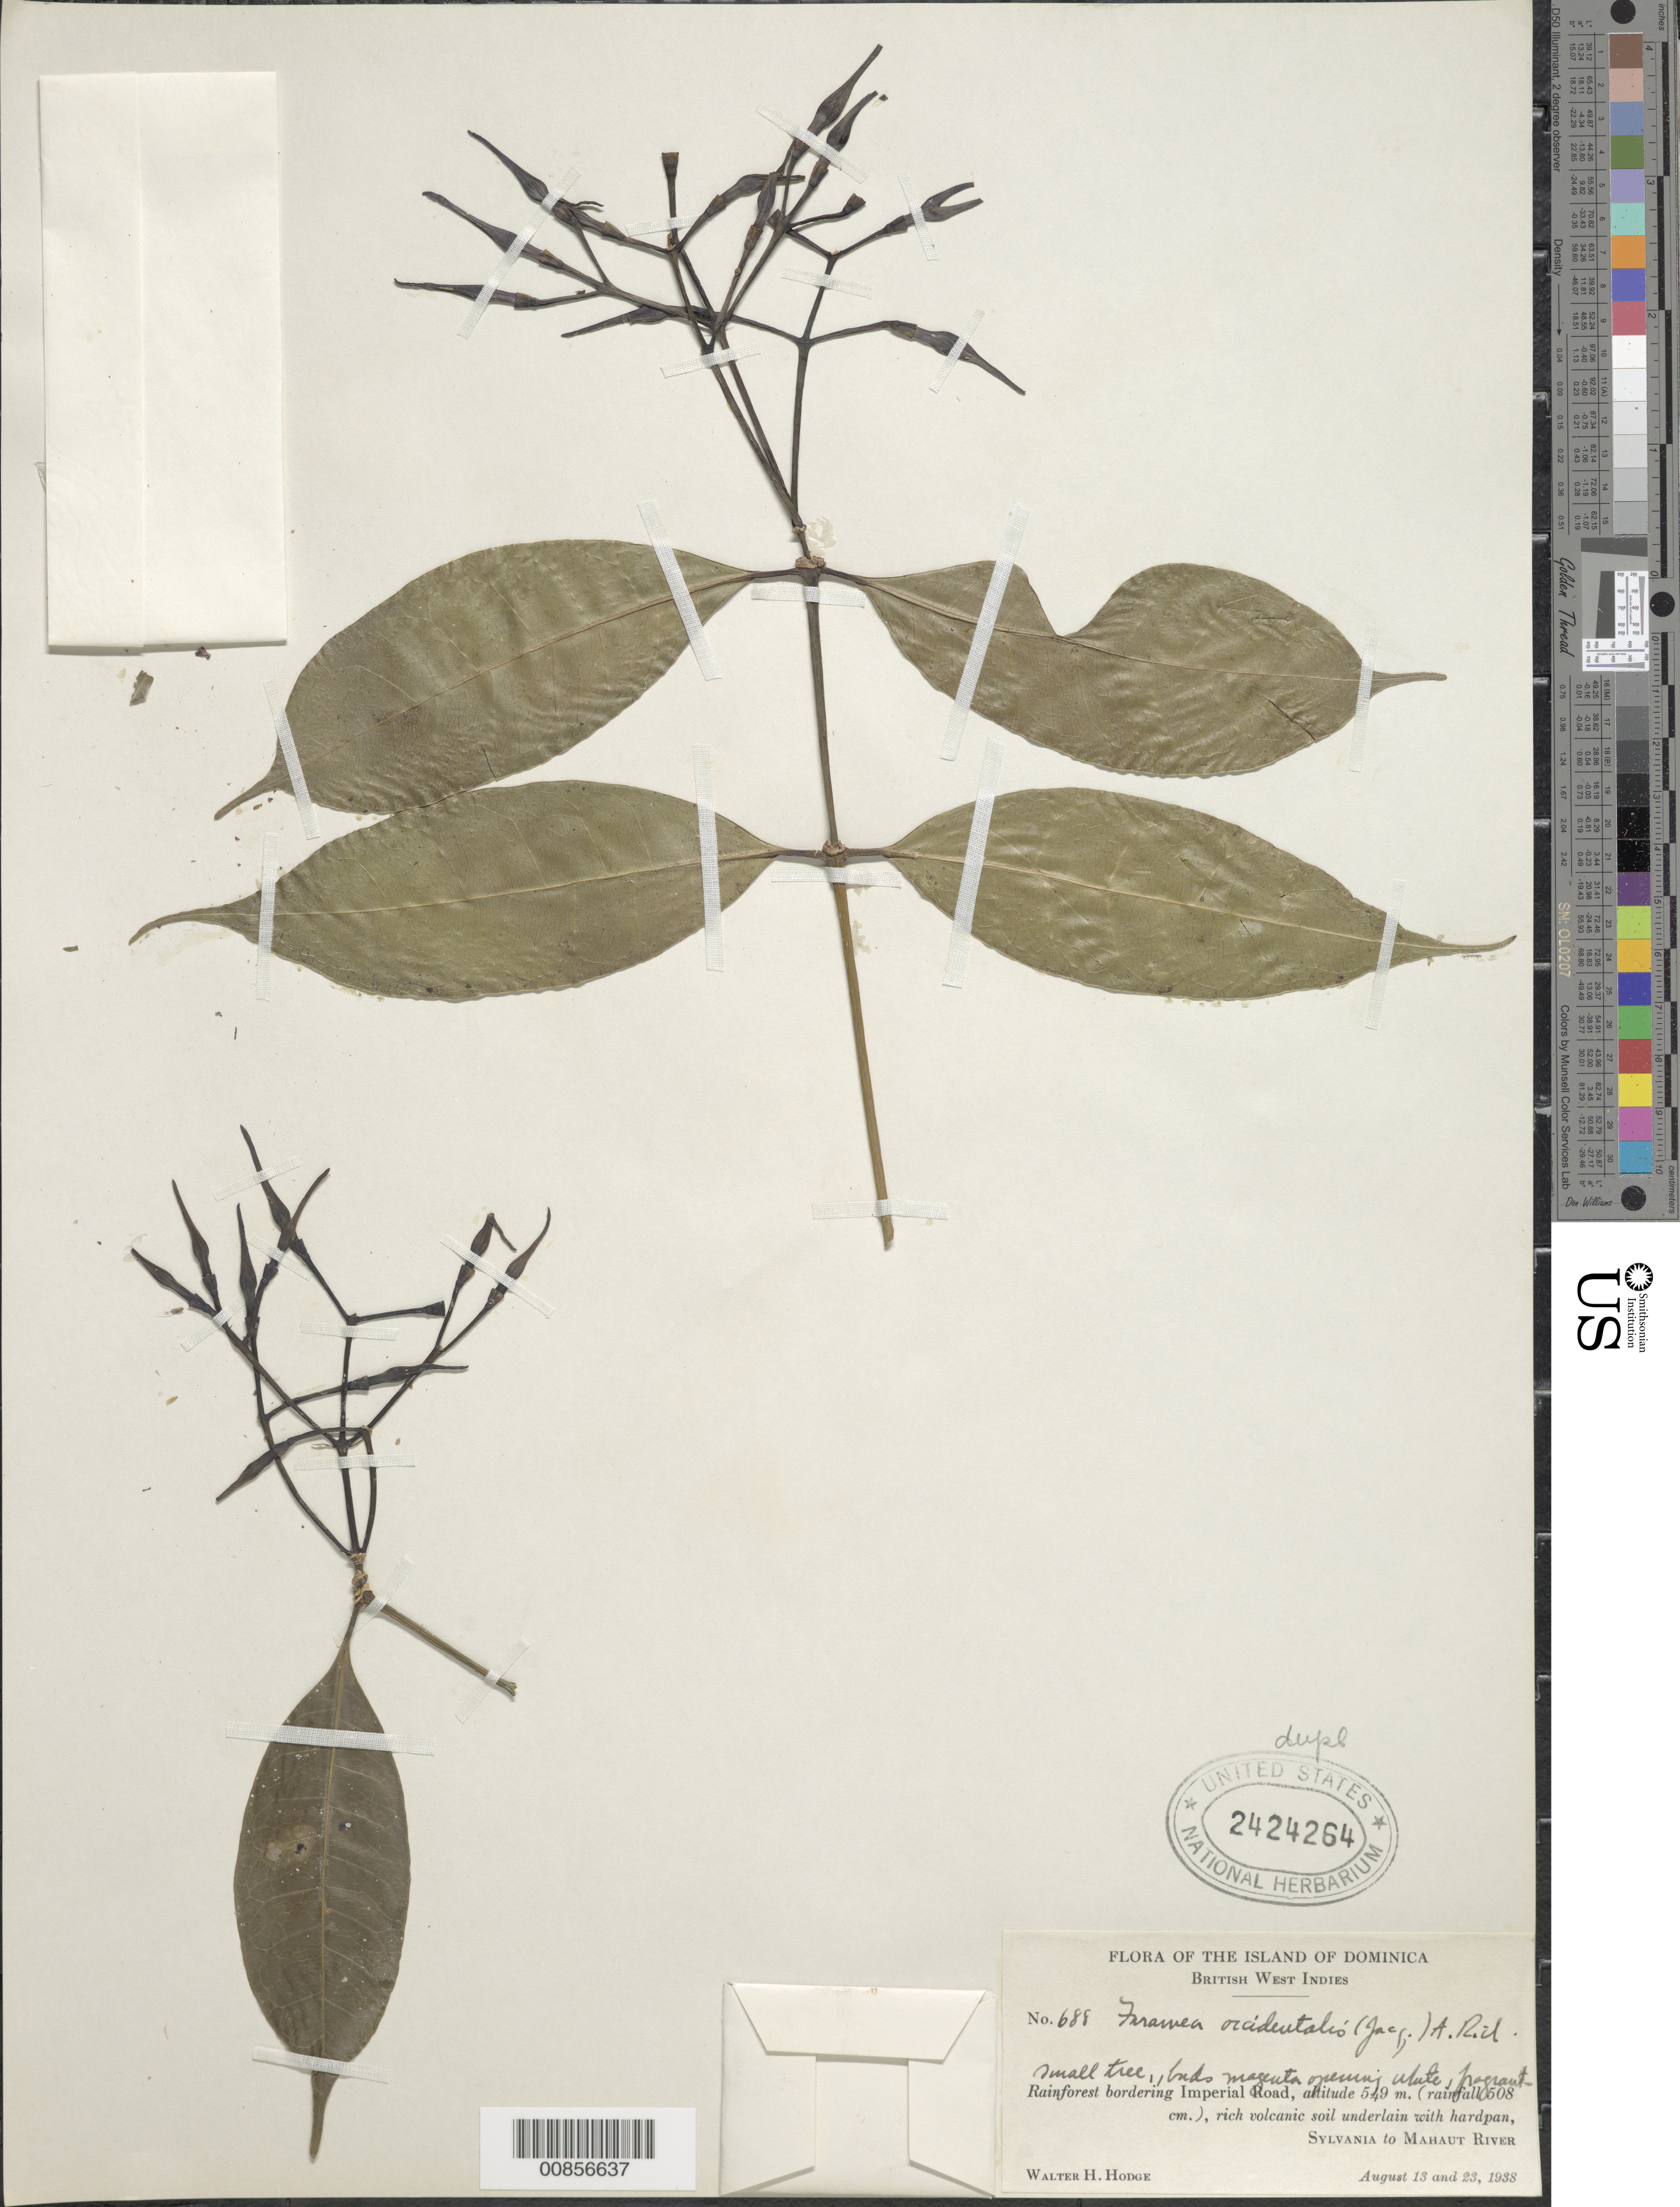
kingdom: Plantae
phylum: Tracheophyta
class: Magnoliopsida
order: Gentianales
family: Rubiaceae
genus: Faramea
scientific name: Faramea occidentalis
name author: (L.) A. Rich.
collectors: W. Hodge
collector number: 688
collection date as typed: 13 Aug 1938 to 23 Aug 1938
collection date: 1938-08-13/1938-08-23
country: Dominica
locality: Forest bordering Imperial Road; Sylvania to Mahaut River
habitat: Rainforest bordering road, rich volcanic soil underlain with hardpan (rainfall 508 cm)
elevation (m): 549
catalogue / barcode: US 2424264